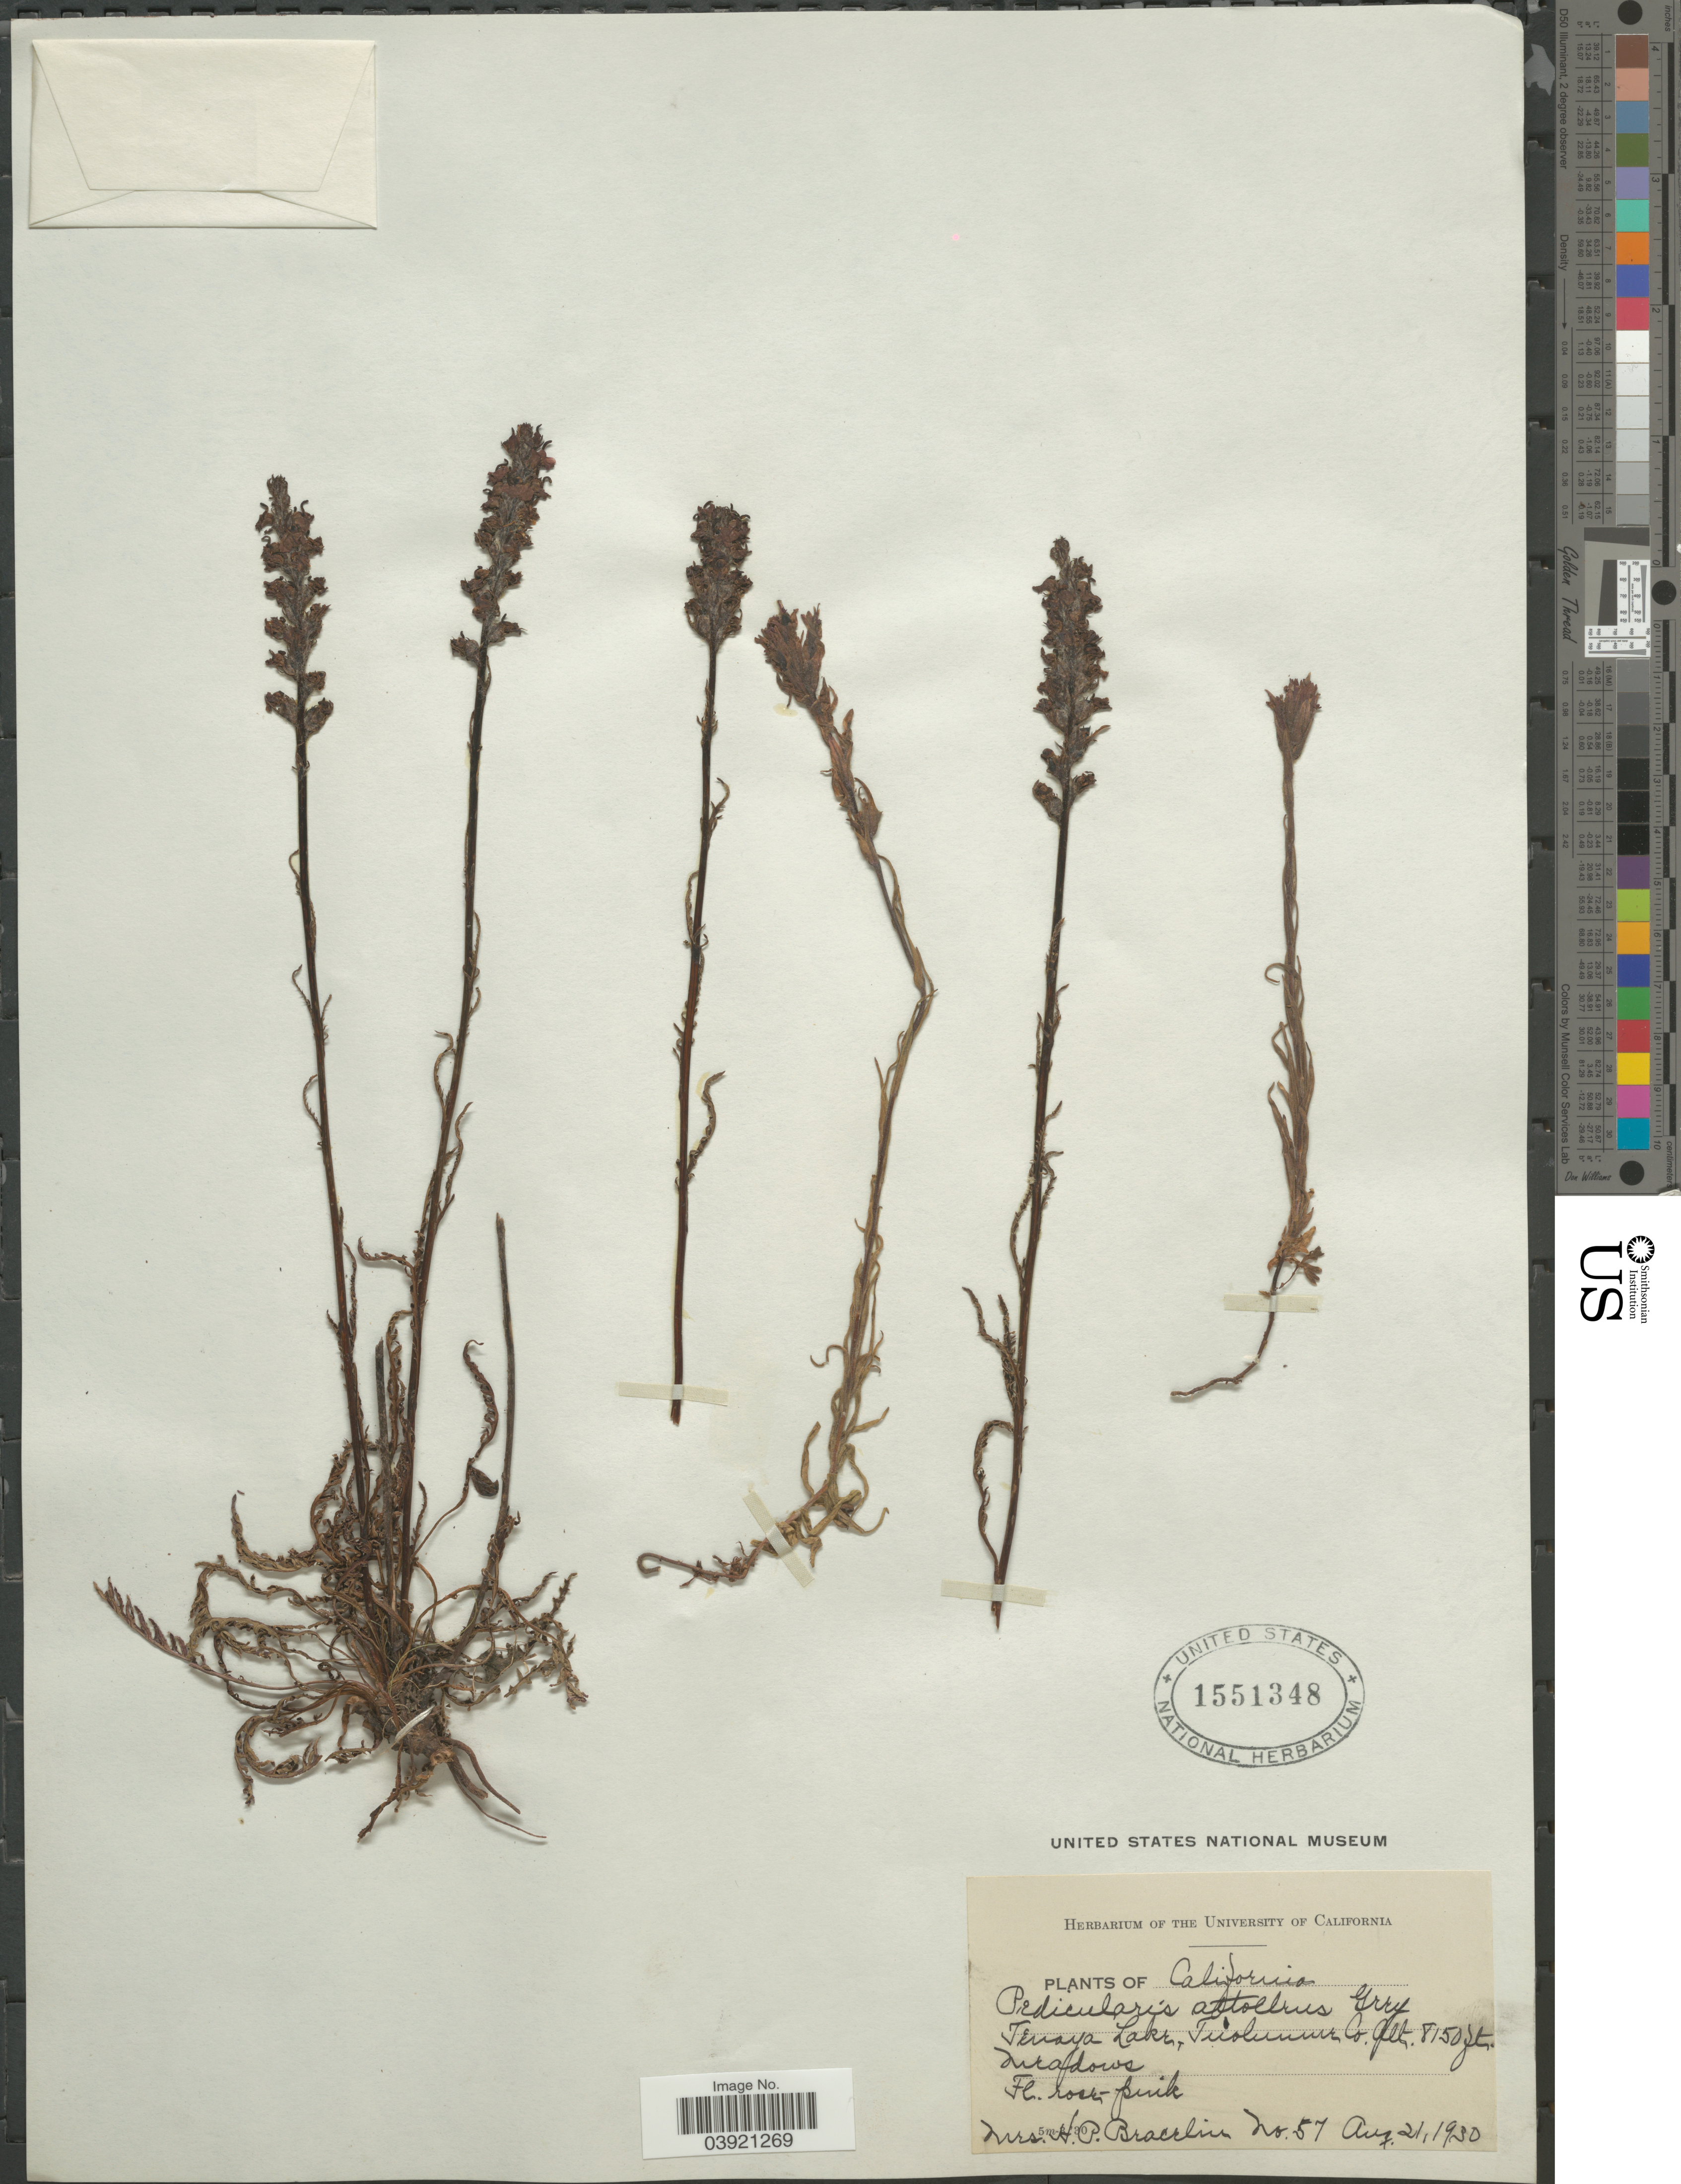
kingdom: Plantae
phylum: Tracheophyta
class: Magnoliopsida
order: Lamiales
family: Orobanchaceae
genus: Pedicularis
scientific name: Pedicularis attollens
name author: A. Gray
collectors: H. Bracelin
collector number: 57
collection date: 1930-08-21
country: United States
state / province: California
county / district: Tuolumne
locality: Tenaya Lake, Tuolumne Co.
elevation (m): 2484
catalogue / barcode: US 1551348